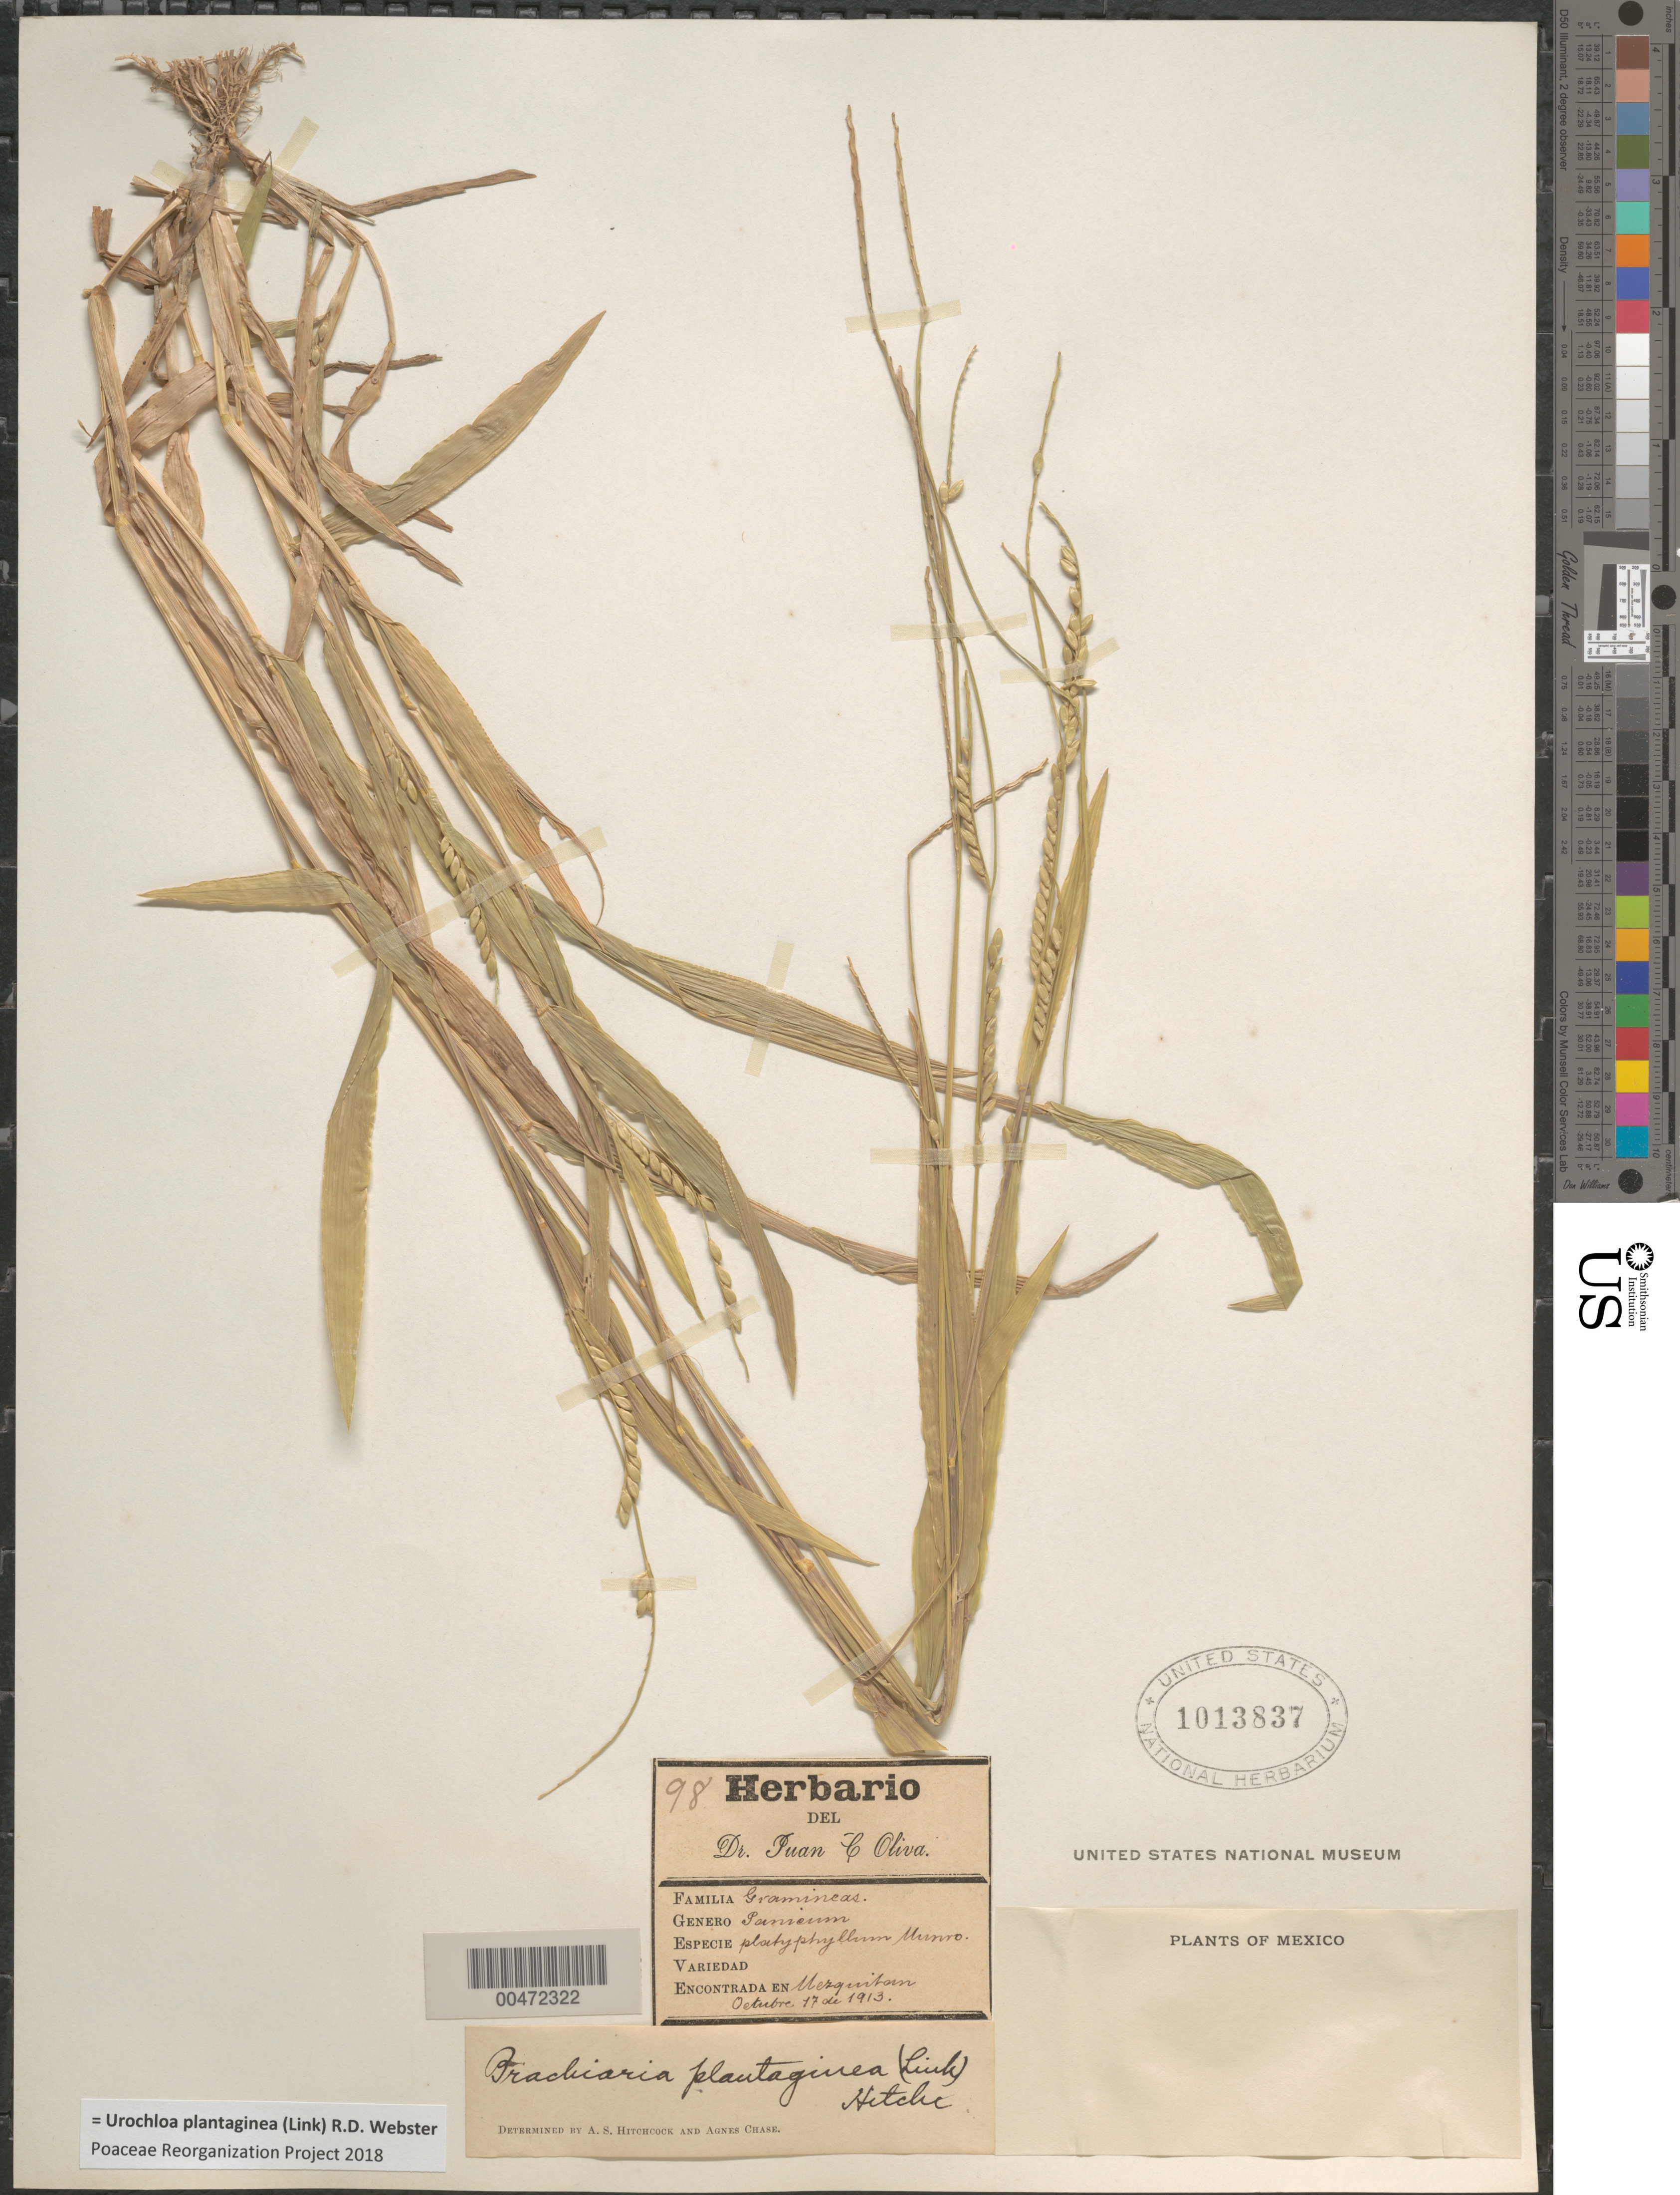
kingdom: Plantae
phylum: Tracheophyta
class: Liliopsida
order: Poales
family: Poaceae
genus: Urochloa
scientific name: Urochloa plantiginea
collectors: J. C. Oliva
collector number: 98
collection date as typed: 17 Oct 1913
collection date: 1913-10-17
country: Mexico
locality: Mezquitan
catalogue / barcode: US 1013837